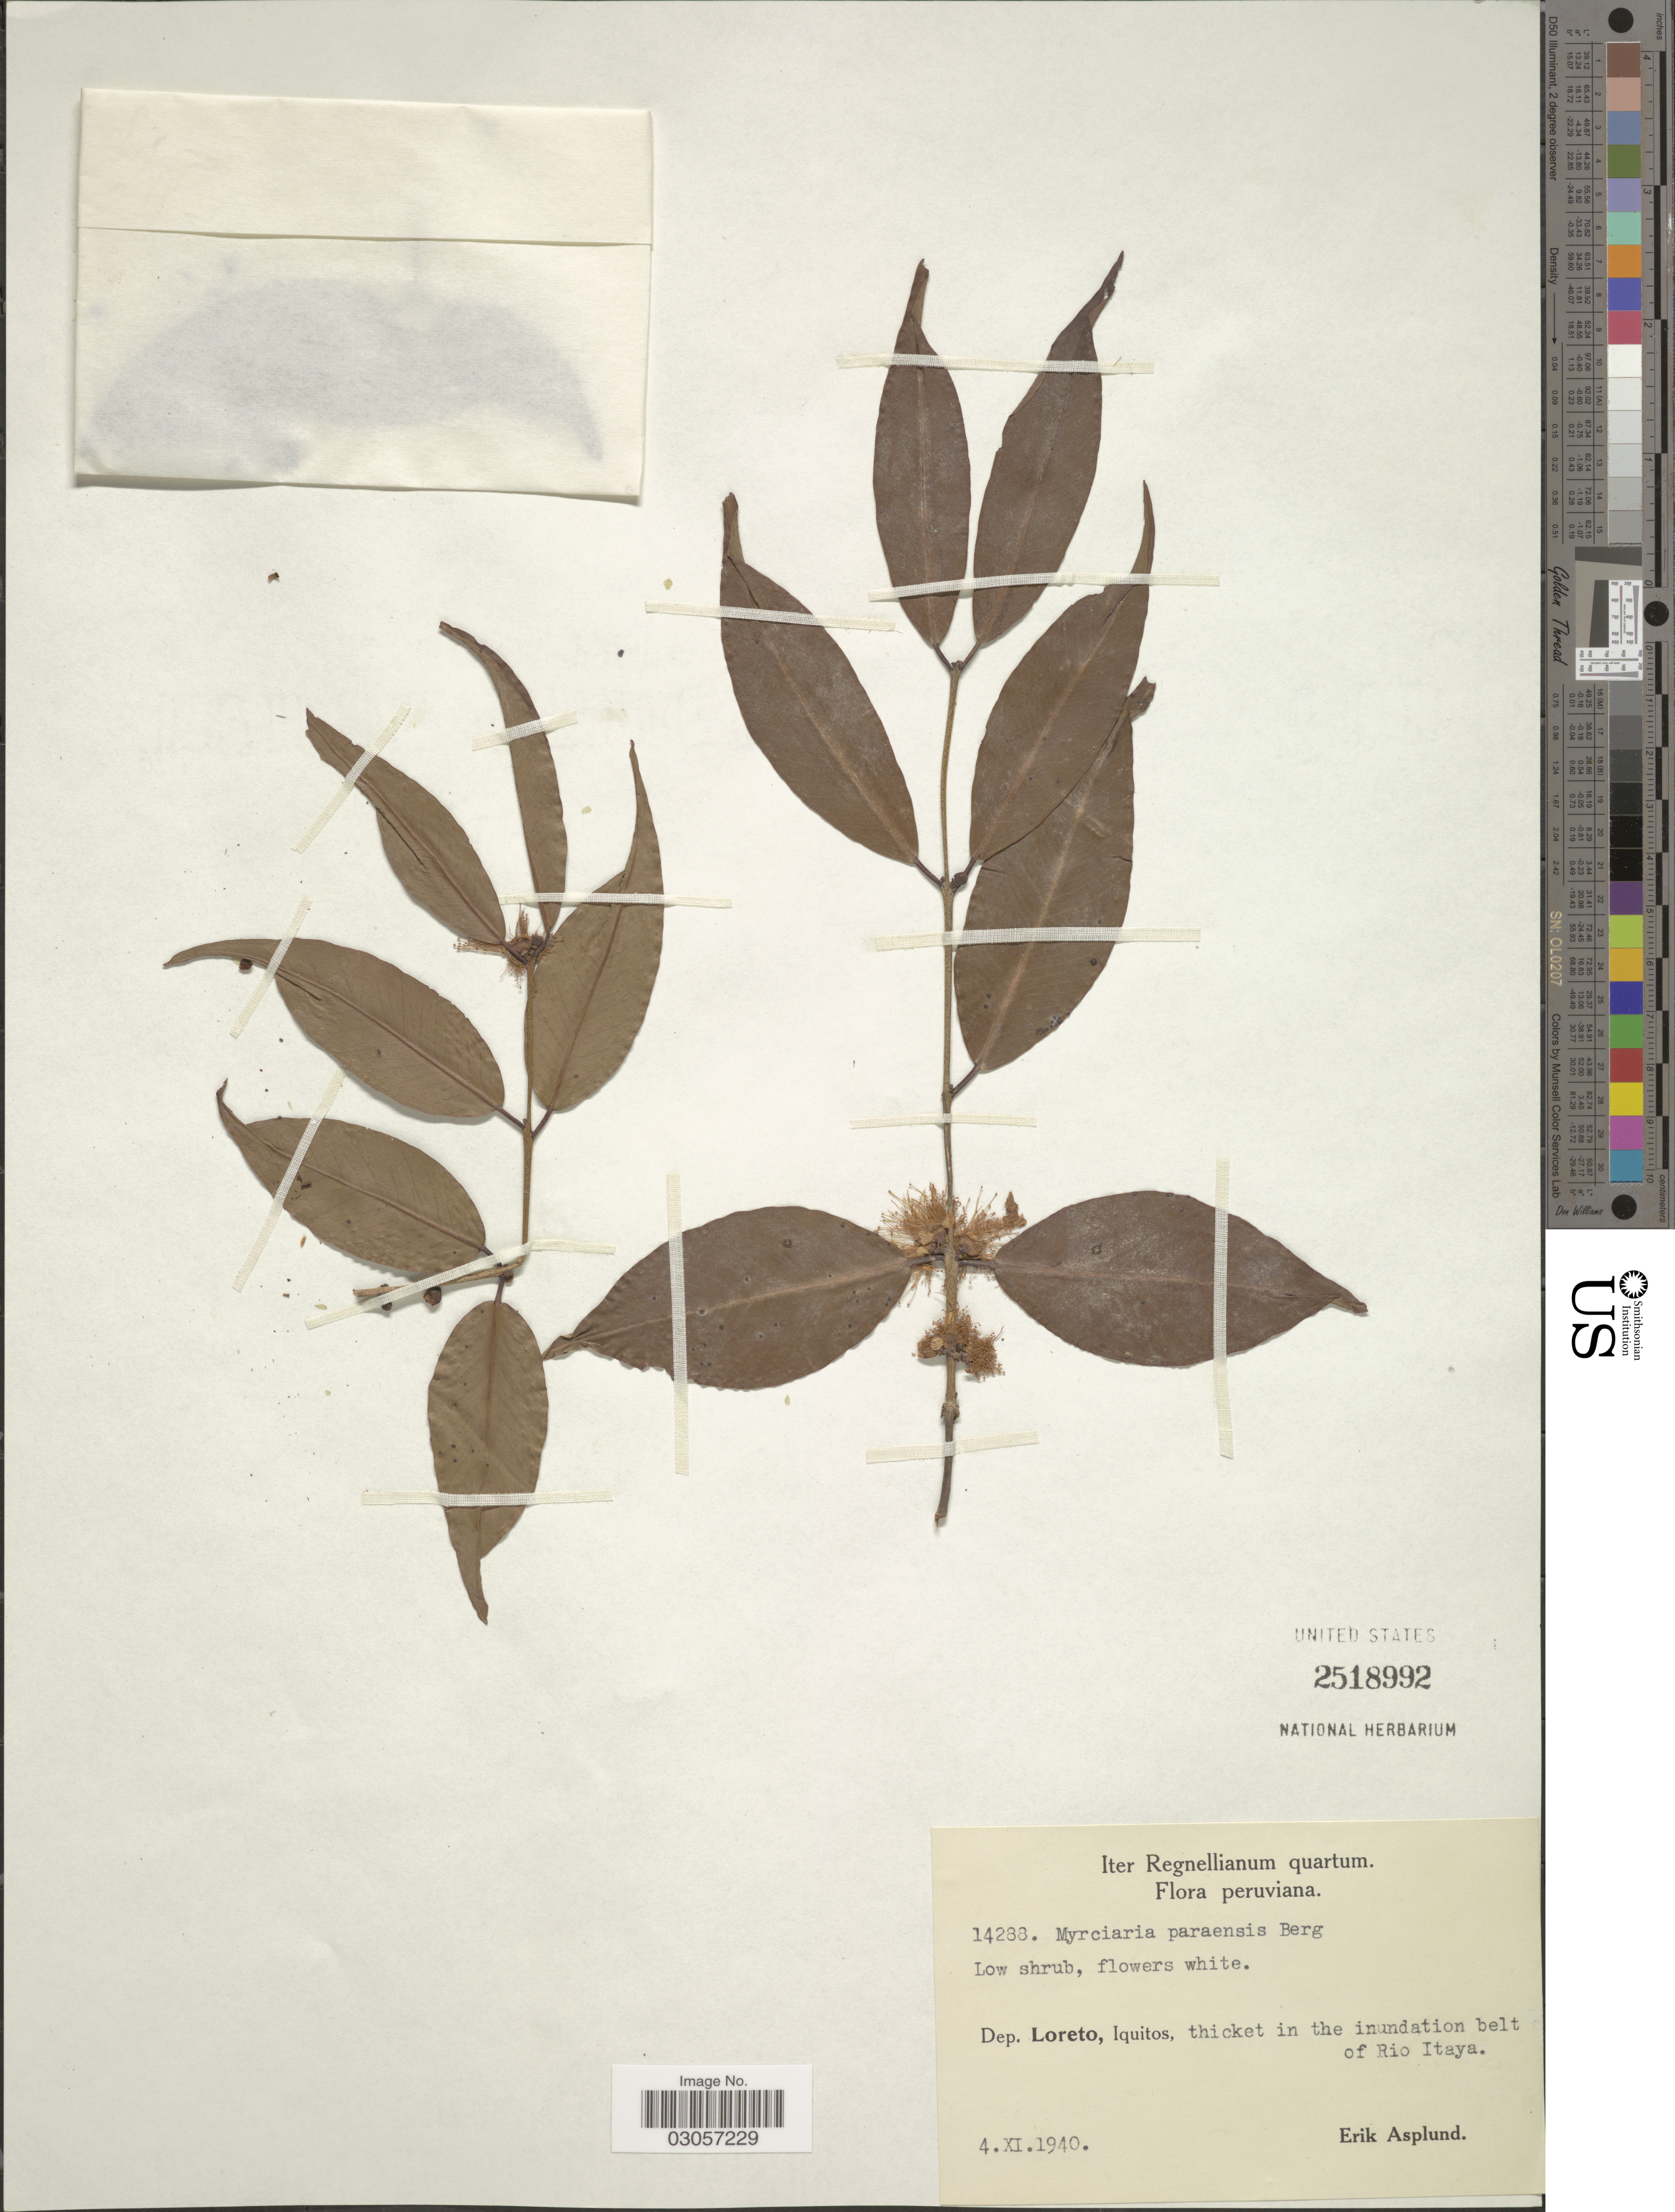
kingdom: Plantae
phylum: Tracheophyta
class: Magnoliopsida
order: Myrtales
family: Myrtaceae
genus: Myrciaria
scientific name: Myrciaria dubia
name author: (Kunth) McVaugh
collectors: E. Asplund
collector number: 14288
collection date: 1940-11-04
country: Peru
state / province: Loreto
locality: Dep. Loreto, Iquitos, thicket in the inundation belt of Rio Itaya.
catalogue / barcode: US 2518992